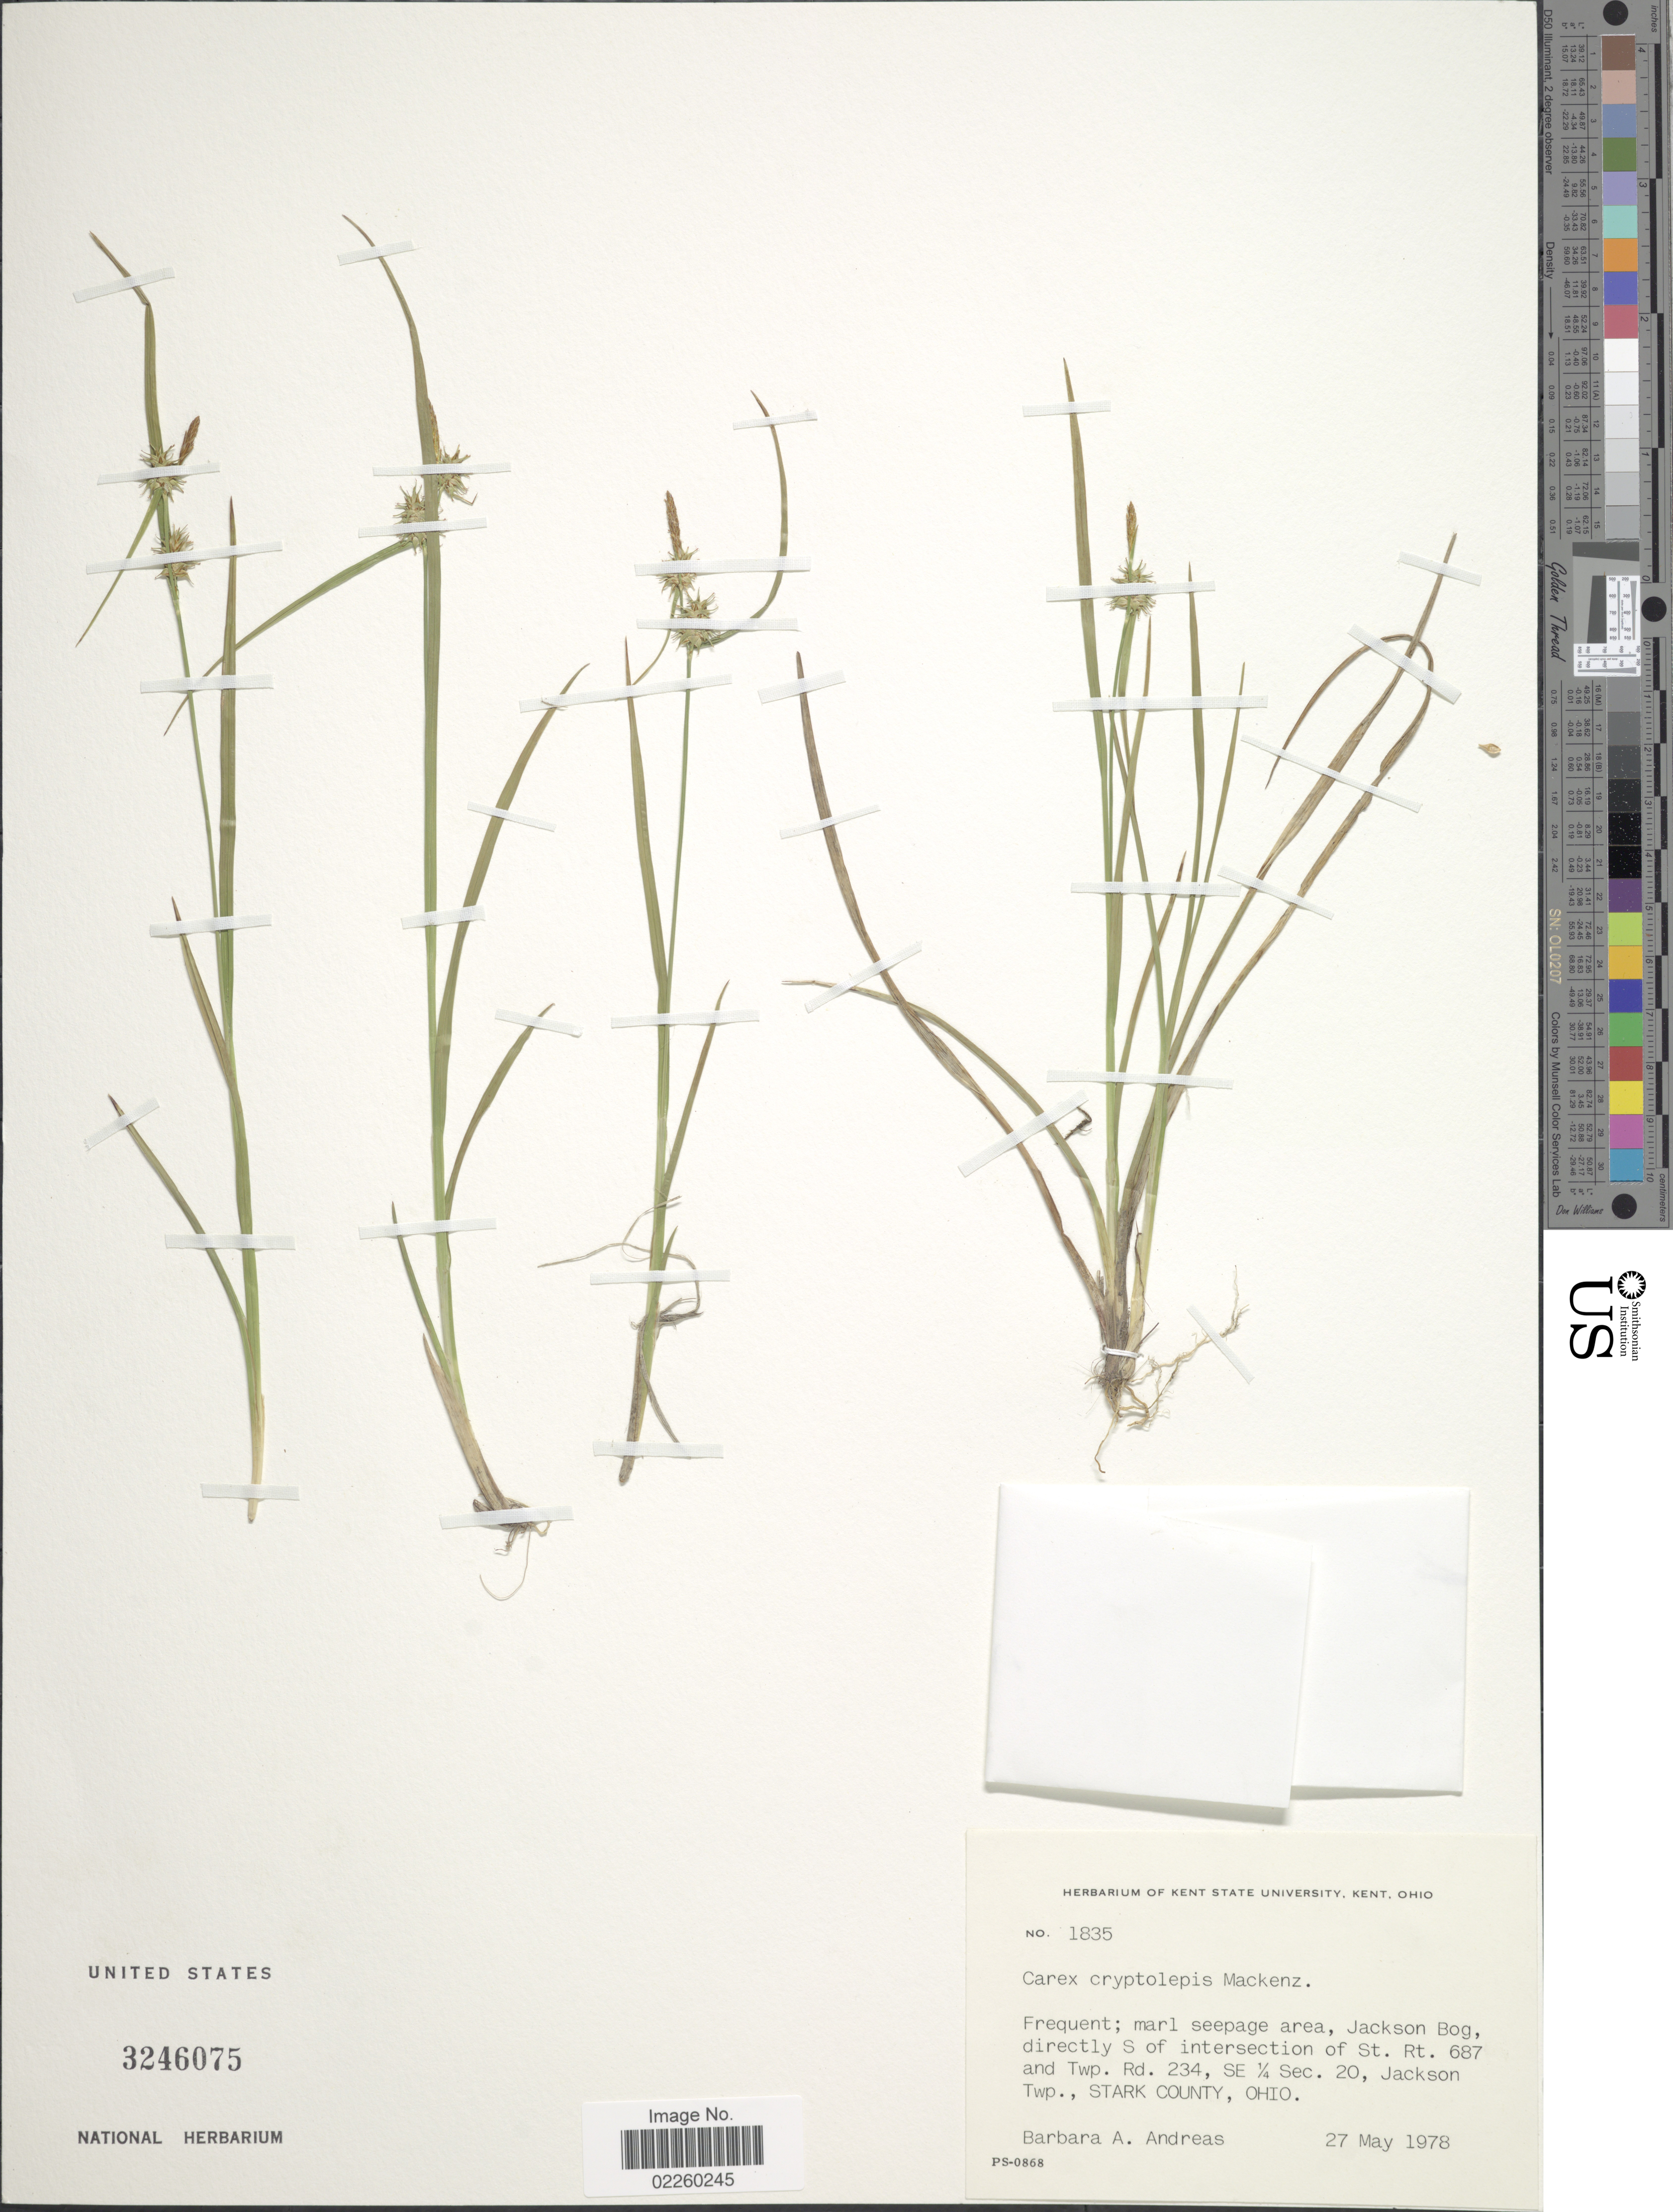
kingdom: Plantae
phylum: Tracheophyta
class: Liliopsida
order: Poales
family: Cyperaceae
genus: Carex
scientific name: Carex cryptolepis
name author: Mack.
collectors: B. A. Andreas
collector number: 1835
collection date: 1978-05-27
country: United States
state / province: Ohio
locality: Jackson Bog, directly S of intersection of St. Rt. 687 and Twp. Rd. 234, SE ¼ Sec. 20, Jackson Twp., Stark County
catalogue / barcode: US 3246075